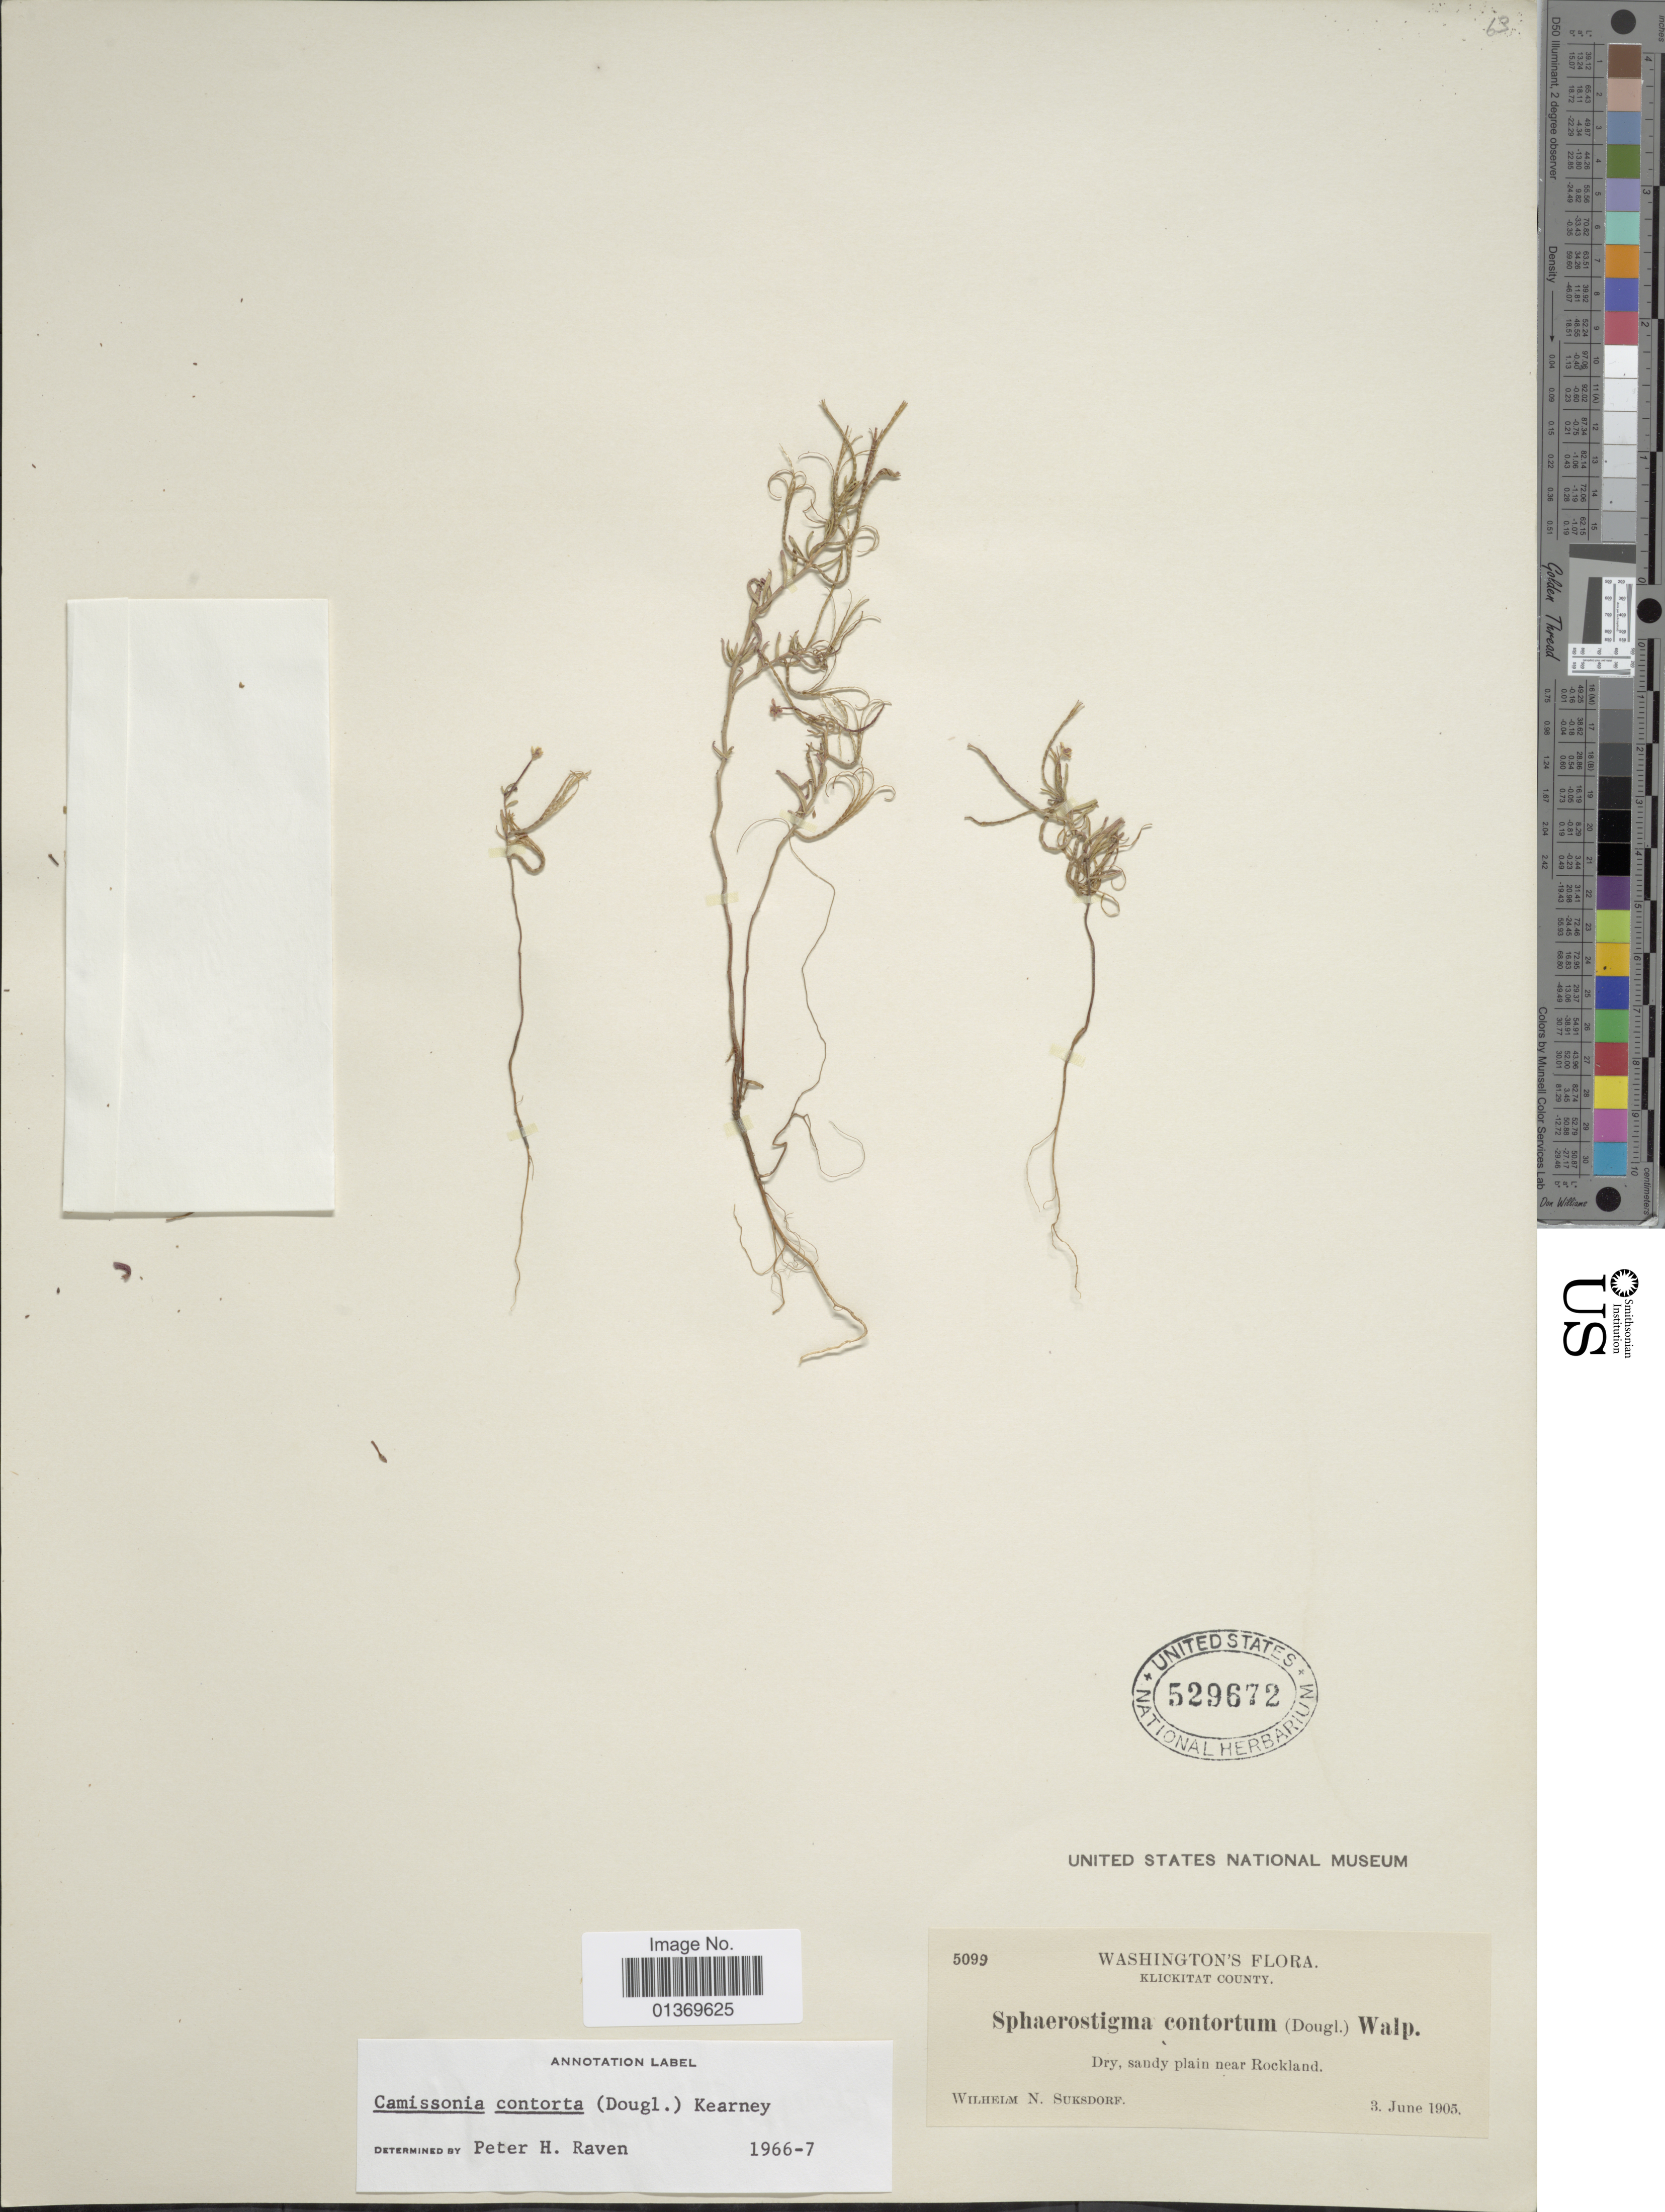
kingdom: Plantae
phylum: Tracheophyta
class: Magnoliopsida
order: Myrtales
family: Onagraceae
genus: Camissonia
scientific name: Camissonia contorta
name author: (Douglas) Kearney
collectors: W. N. Suksdorf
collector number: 5099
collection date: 1905-06-03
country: United States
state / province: Washington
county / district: Klickitat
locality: Klickitat County, sandy plain near Rockland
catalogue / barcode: US 529672